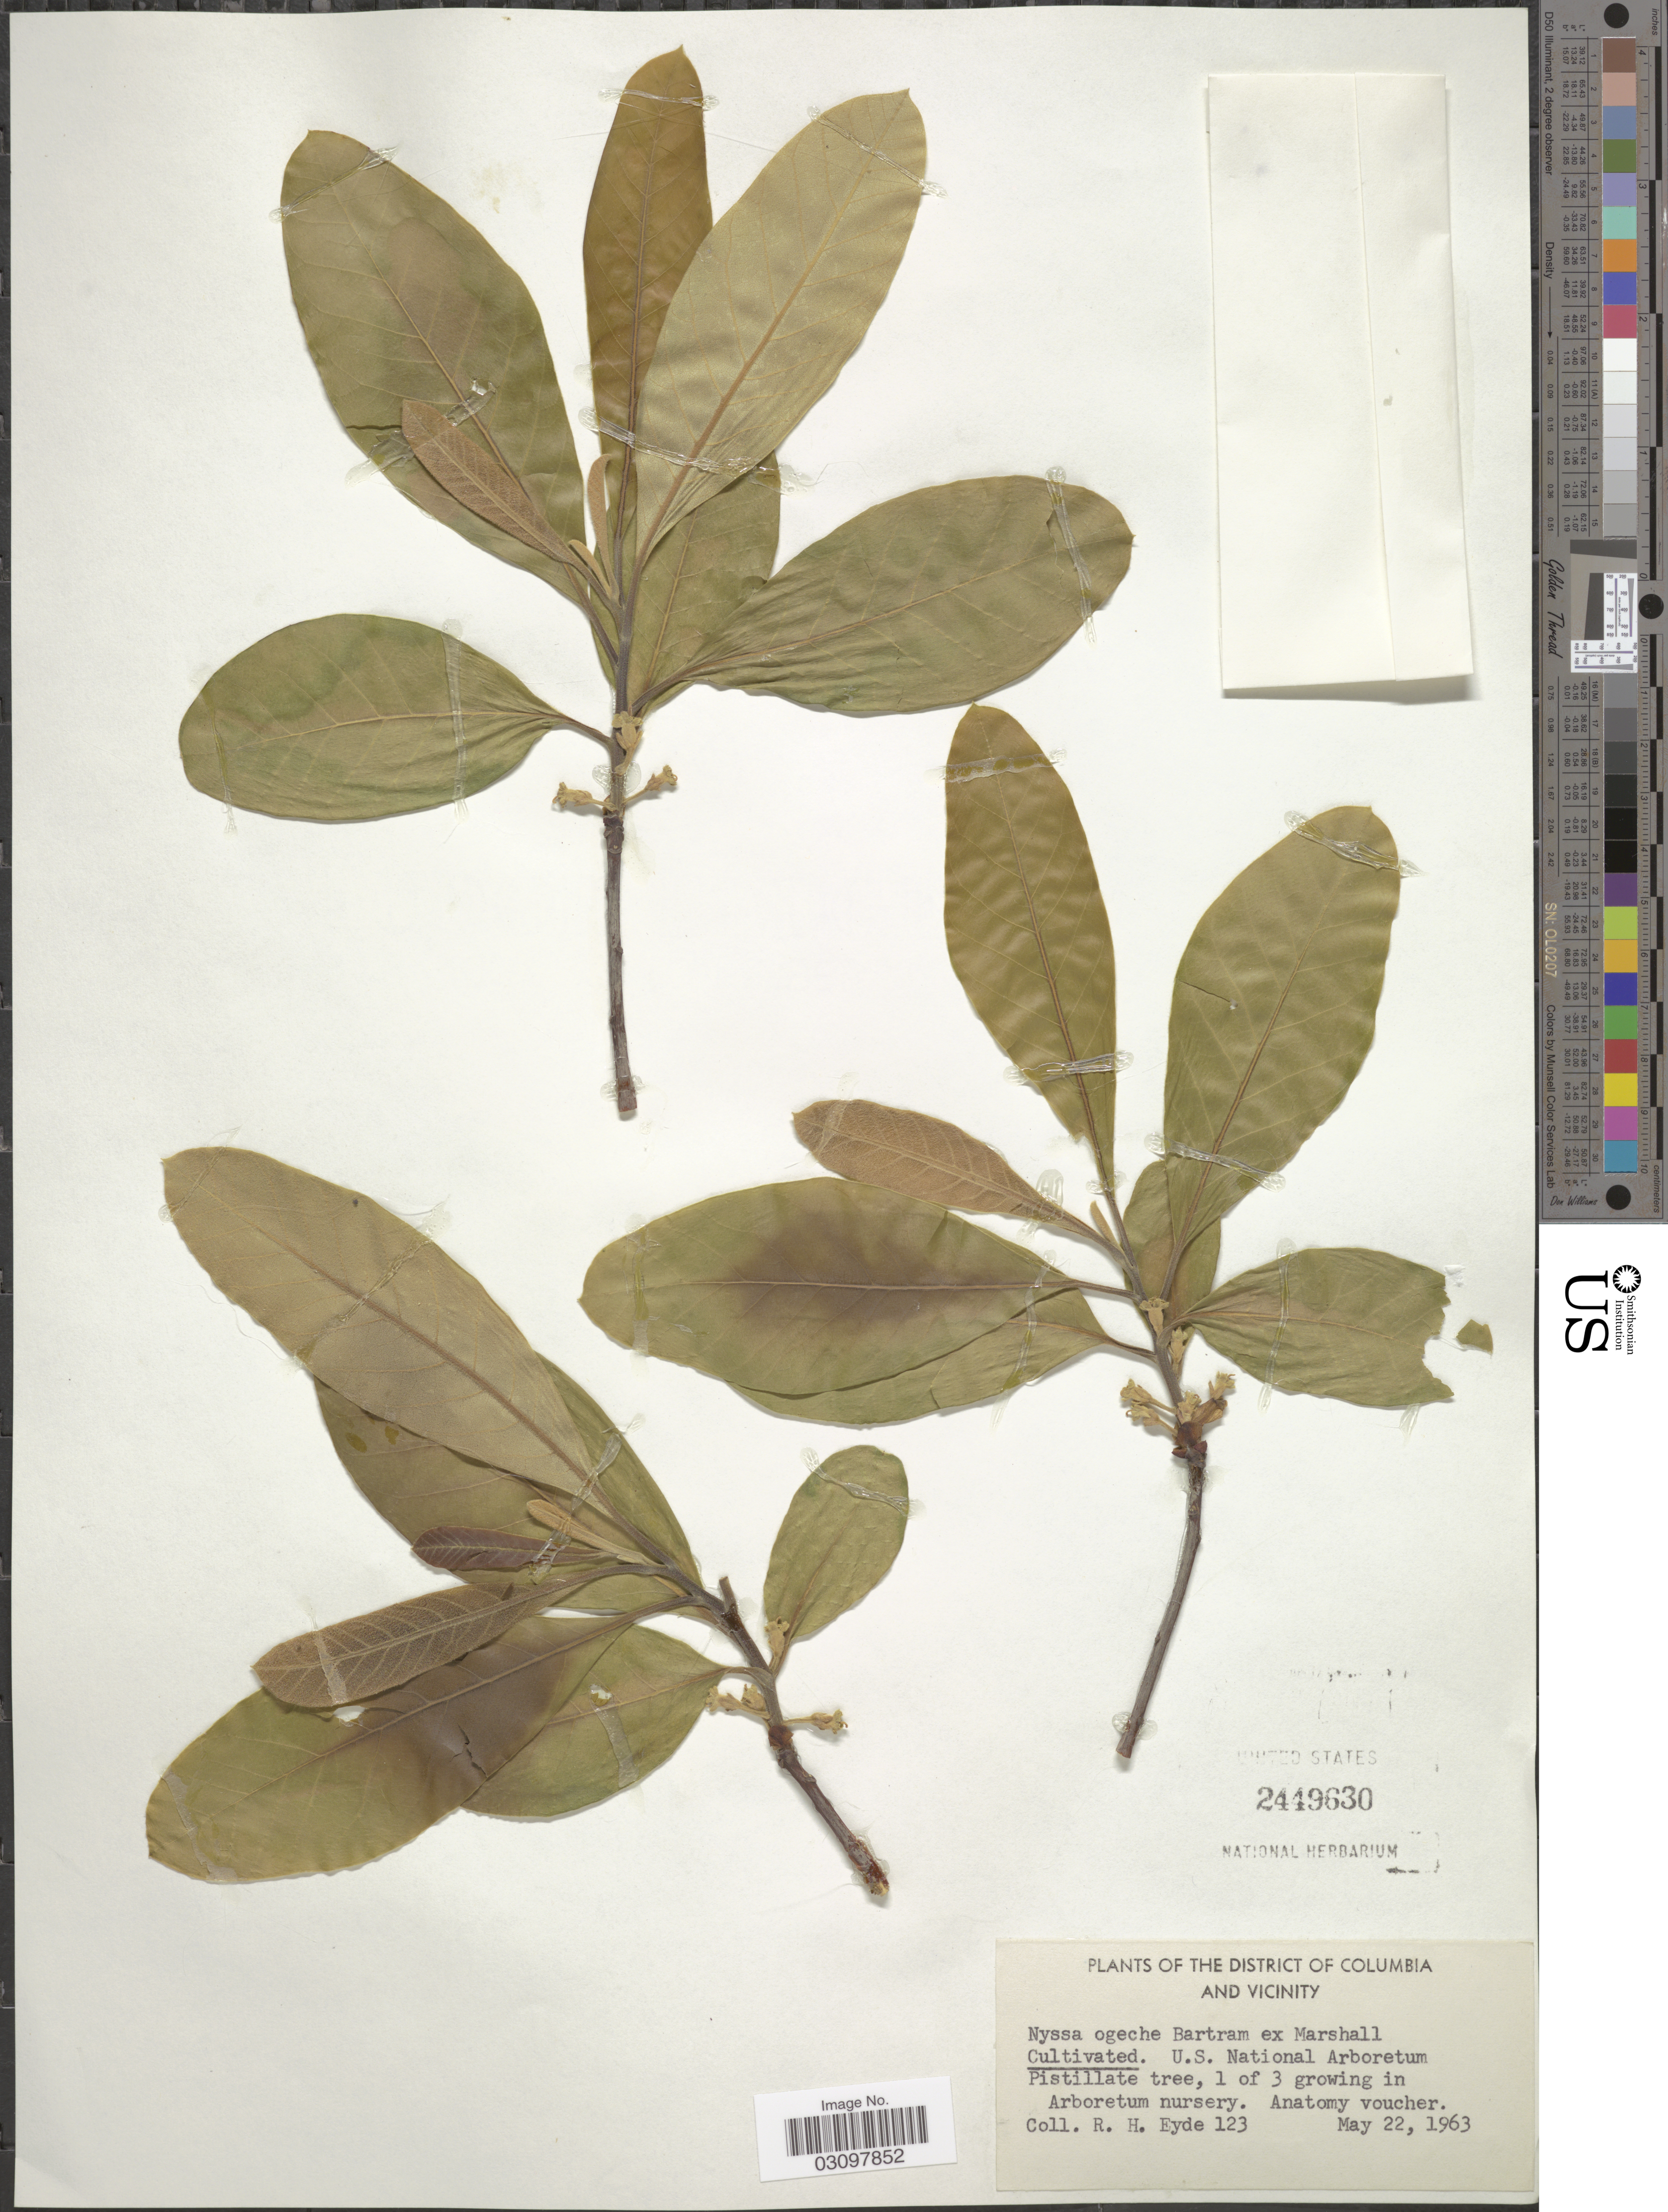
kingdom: Plantae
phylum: Tracheophyta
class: Magnoliopsida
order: Cornales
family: Nyssaceae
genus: Nyssa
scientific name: Nyssa ogeche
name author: W. Bartram ex Marshall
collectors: R. H. Eyde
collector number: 123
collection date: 1963-05-22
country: United States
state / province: District of Columbia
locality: District of Columbia and vicinity. U.S. National Arboretum. In Arboretum nursery.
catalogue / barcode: US 2449630